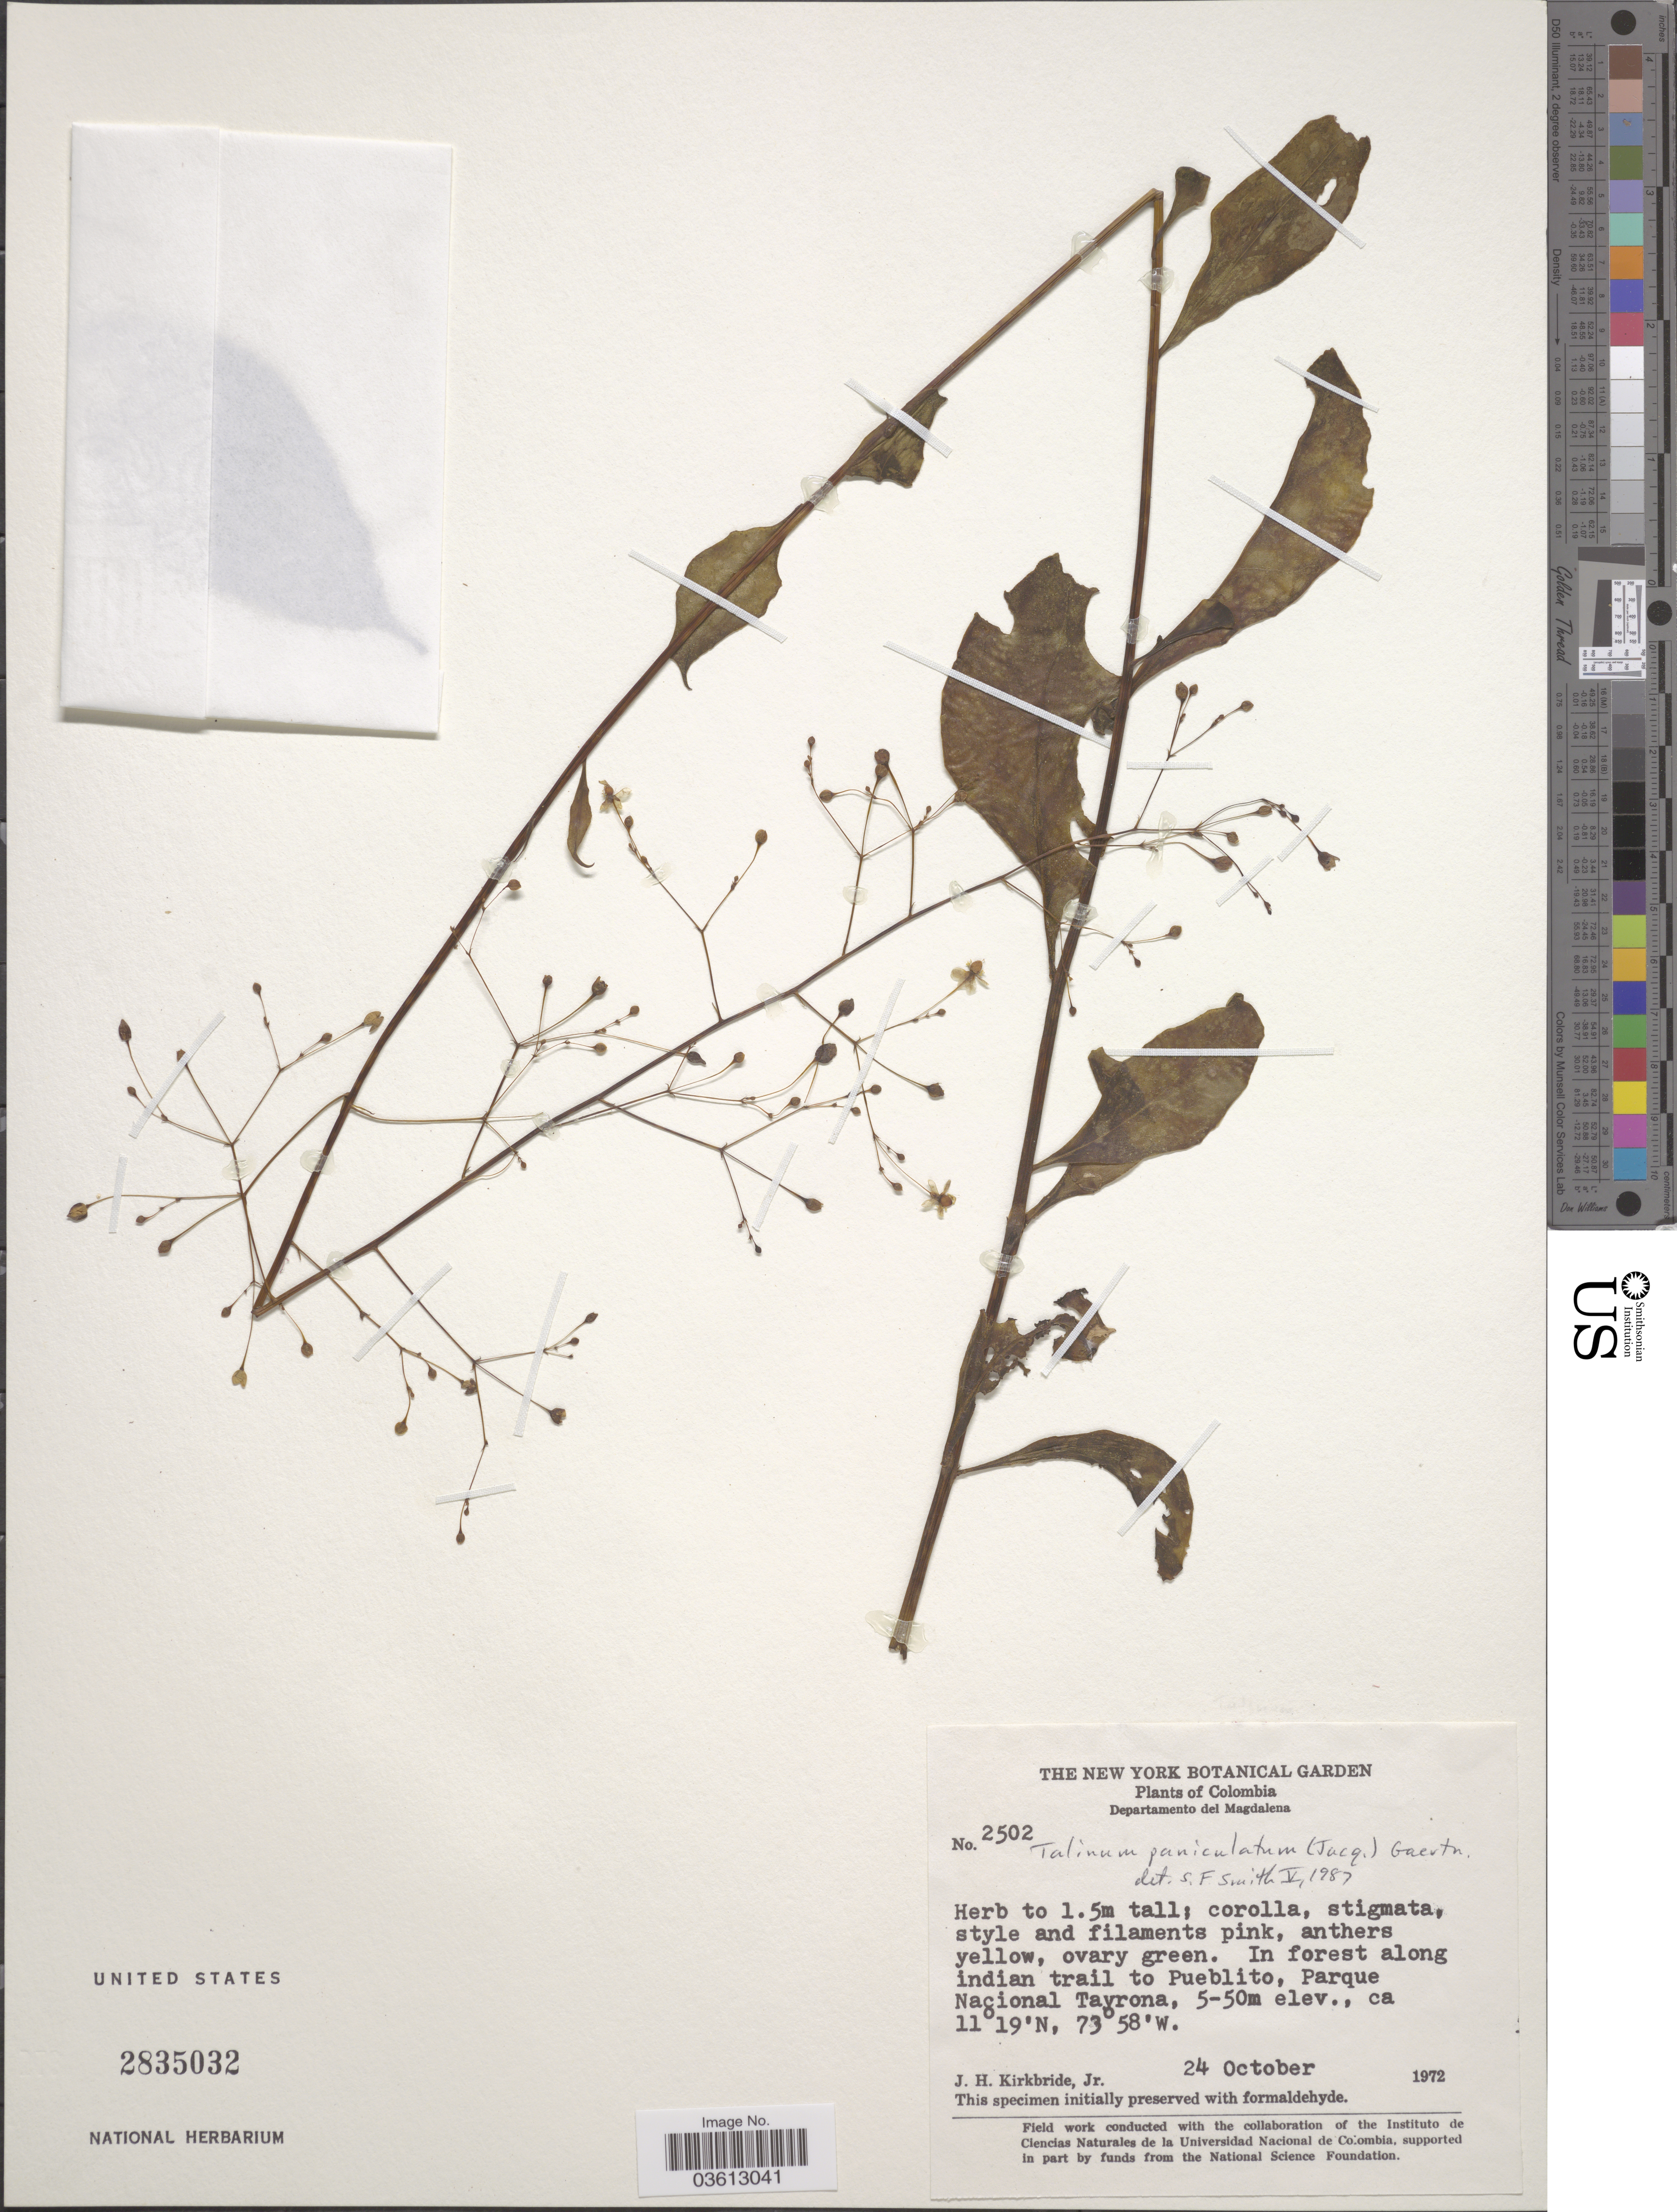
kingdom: Plantae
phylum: Tracheophyta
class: Magnoliopsida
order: Caryophyllales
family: Talinaceae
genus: Talinum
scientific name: Talinum paniculatum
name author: (Jacq.) Gaertn.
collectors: J. H. Kirkbride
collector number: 2502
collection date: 1972-10-24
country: Colombia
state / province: Magdalena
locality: Departamento del Magdalena. In forest along indian trail to Pueblito, Parque Nacional Tayrona.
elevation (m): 5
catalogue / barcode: US 2835032